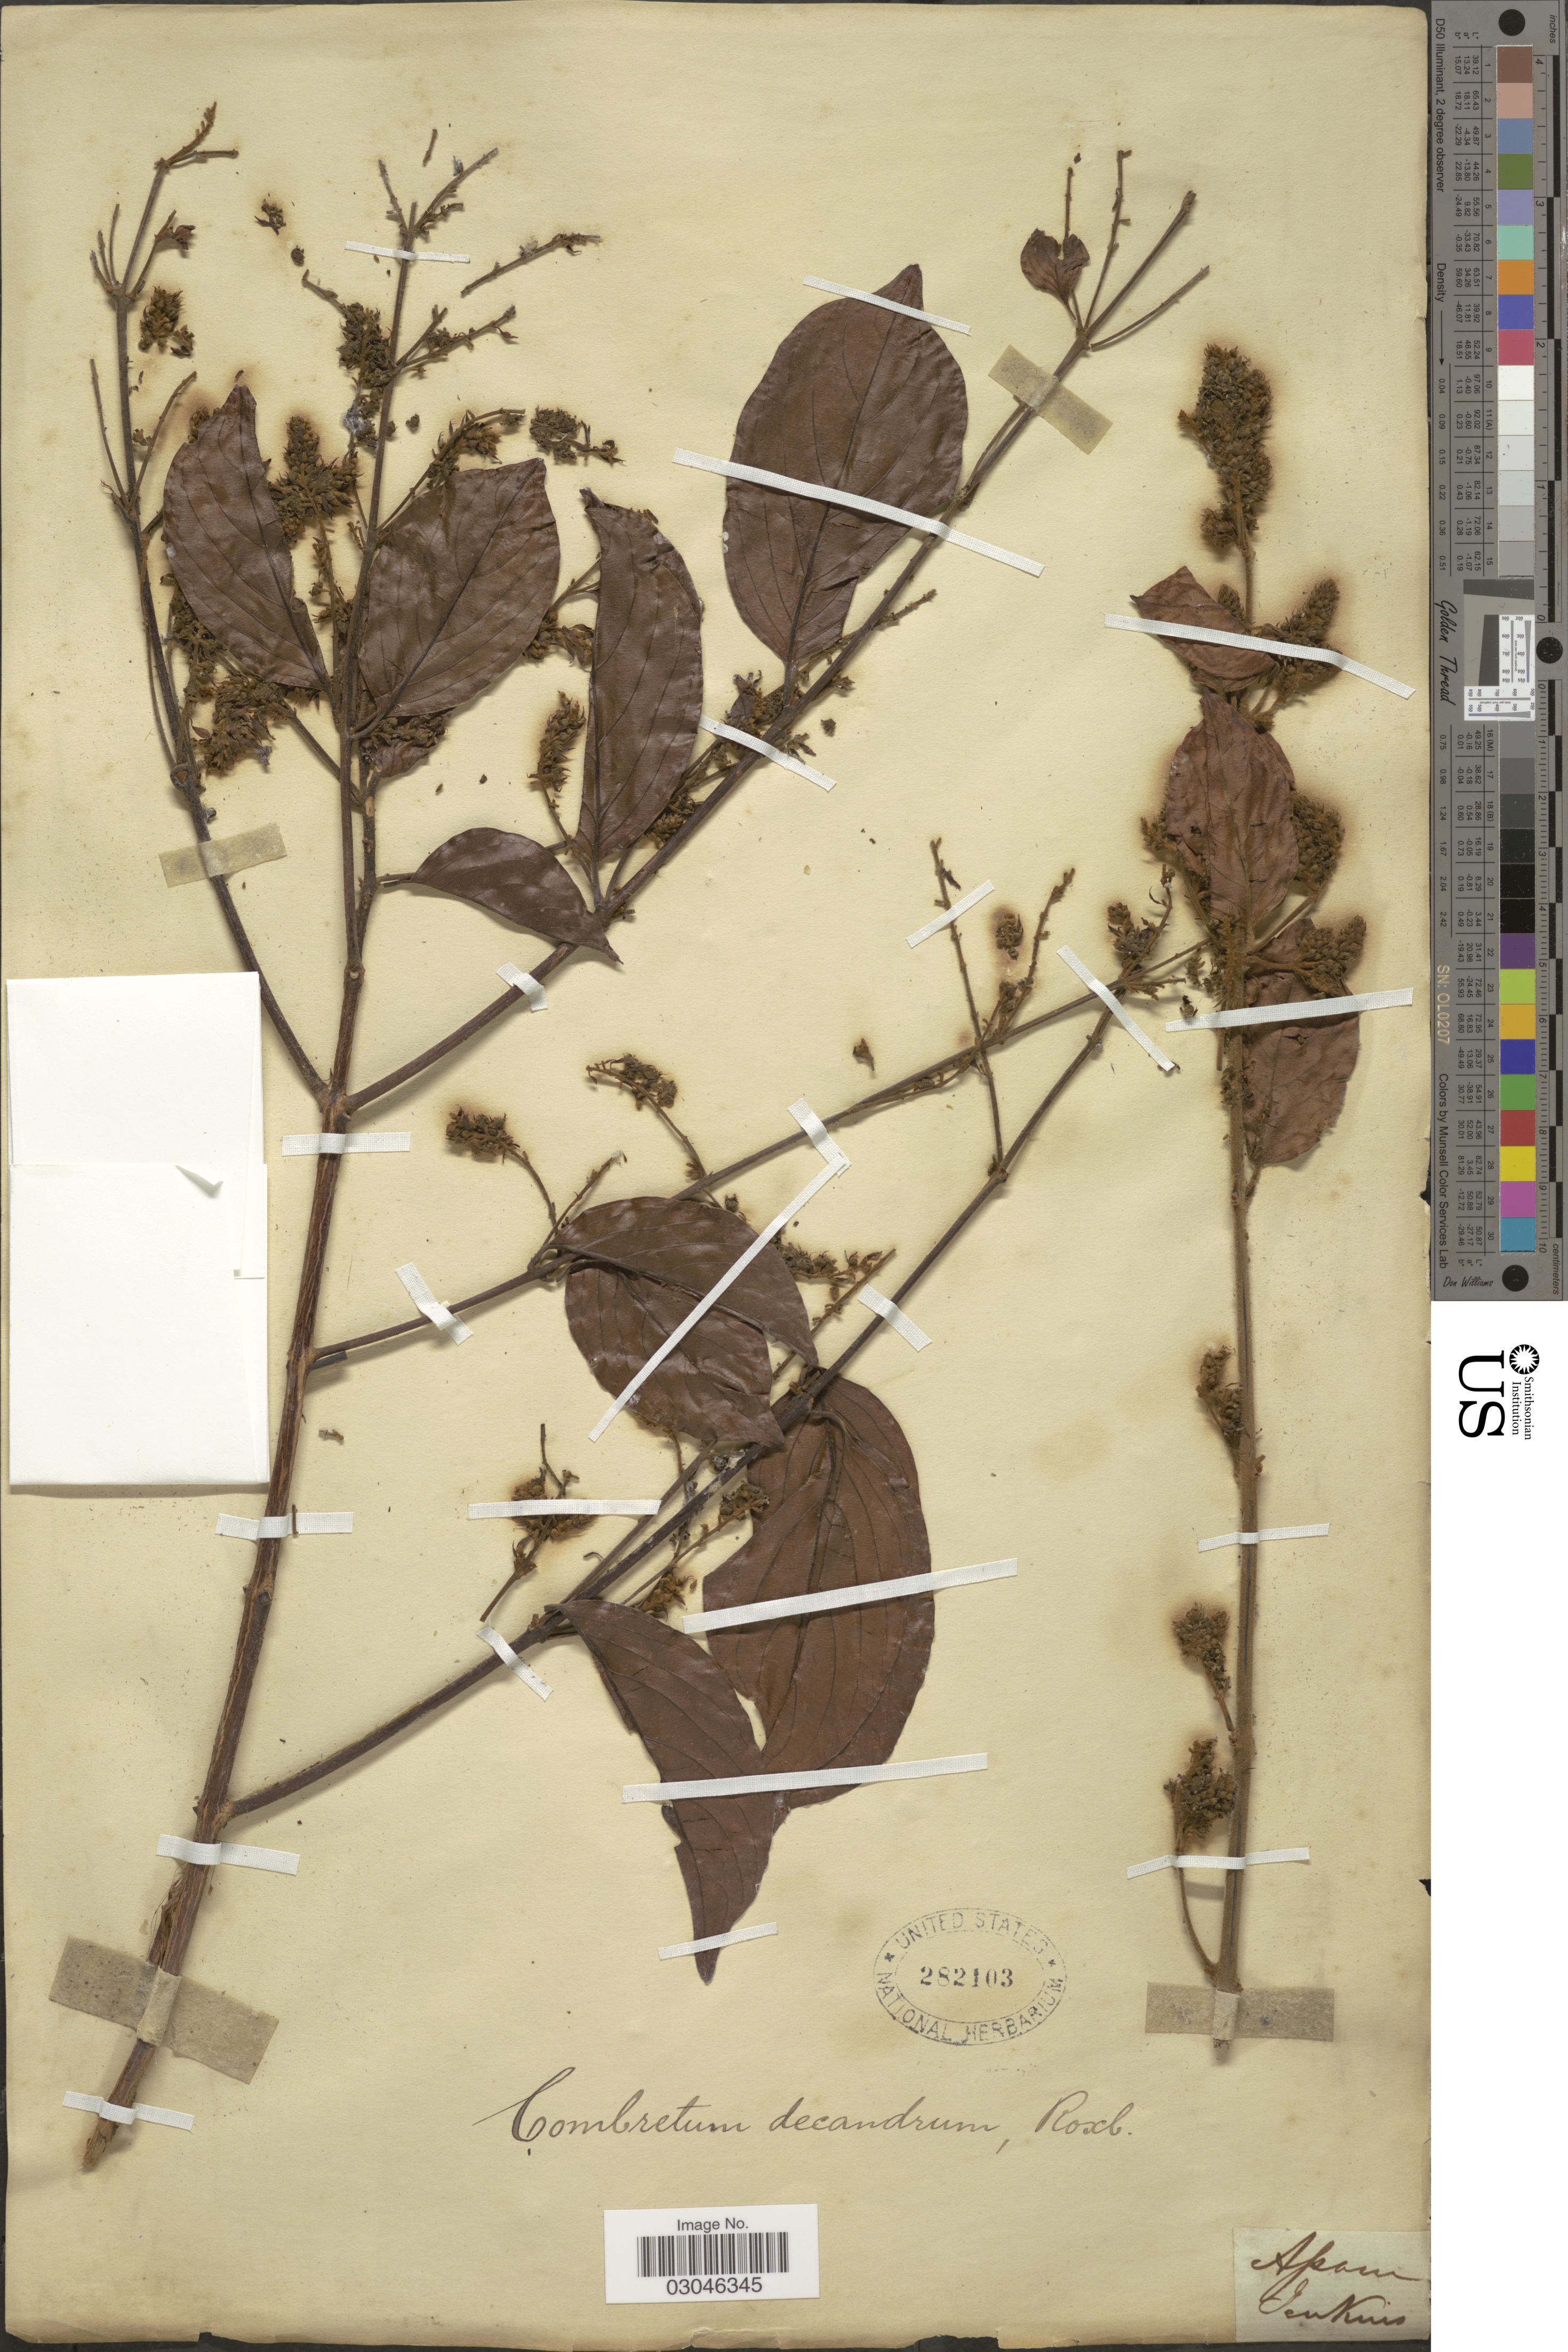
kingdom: Plantae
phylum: Tracheophyta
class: Magnoliopsida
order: Myrtales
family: Combretaceae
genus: Combretum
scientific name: Combretum decandrum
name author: Jacq.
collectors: -. Jenkins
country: India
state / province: Assam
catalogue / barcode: US 282103